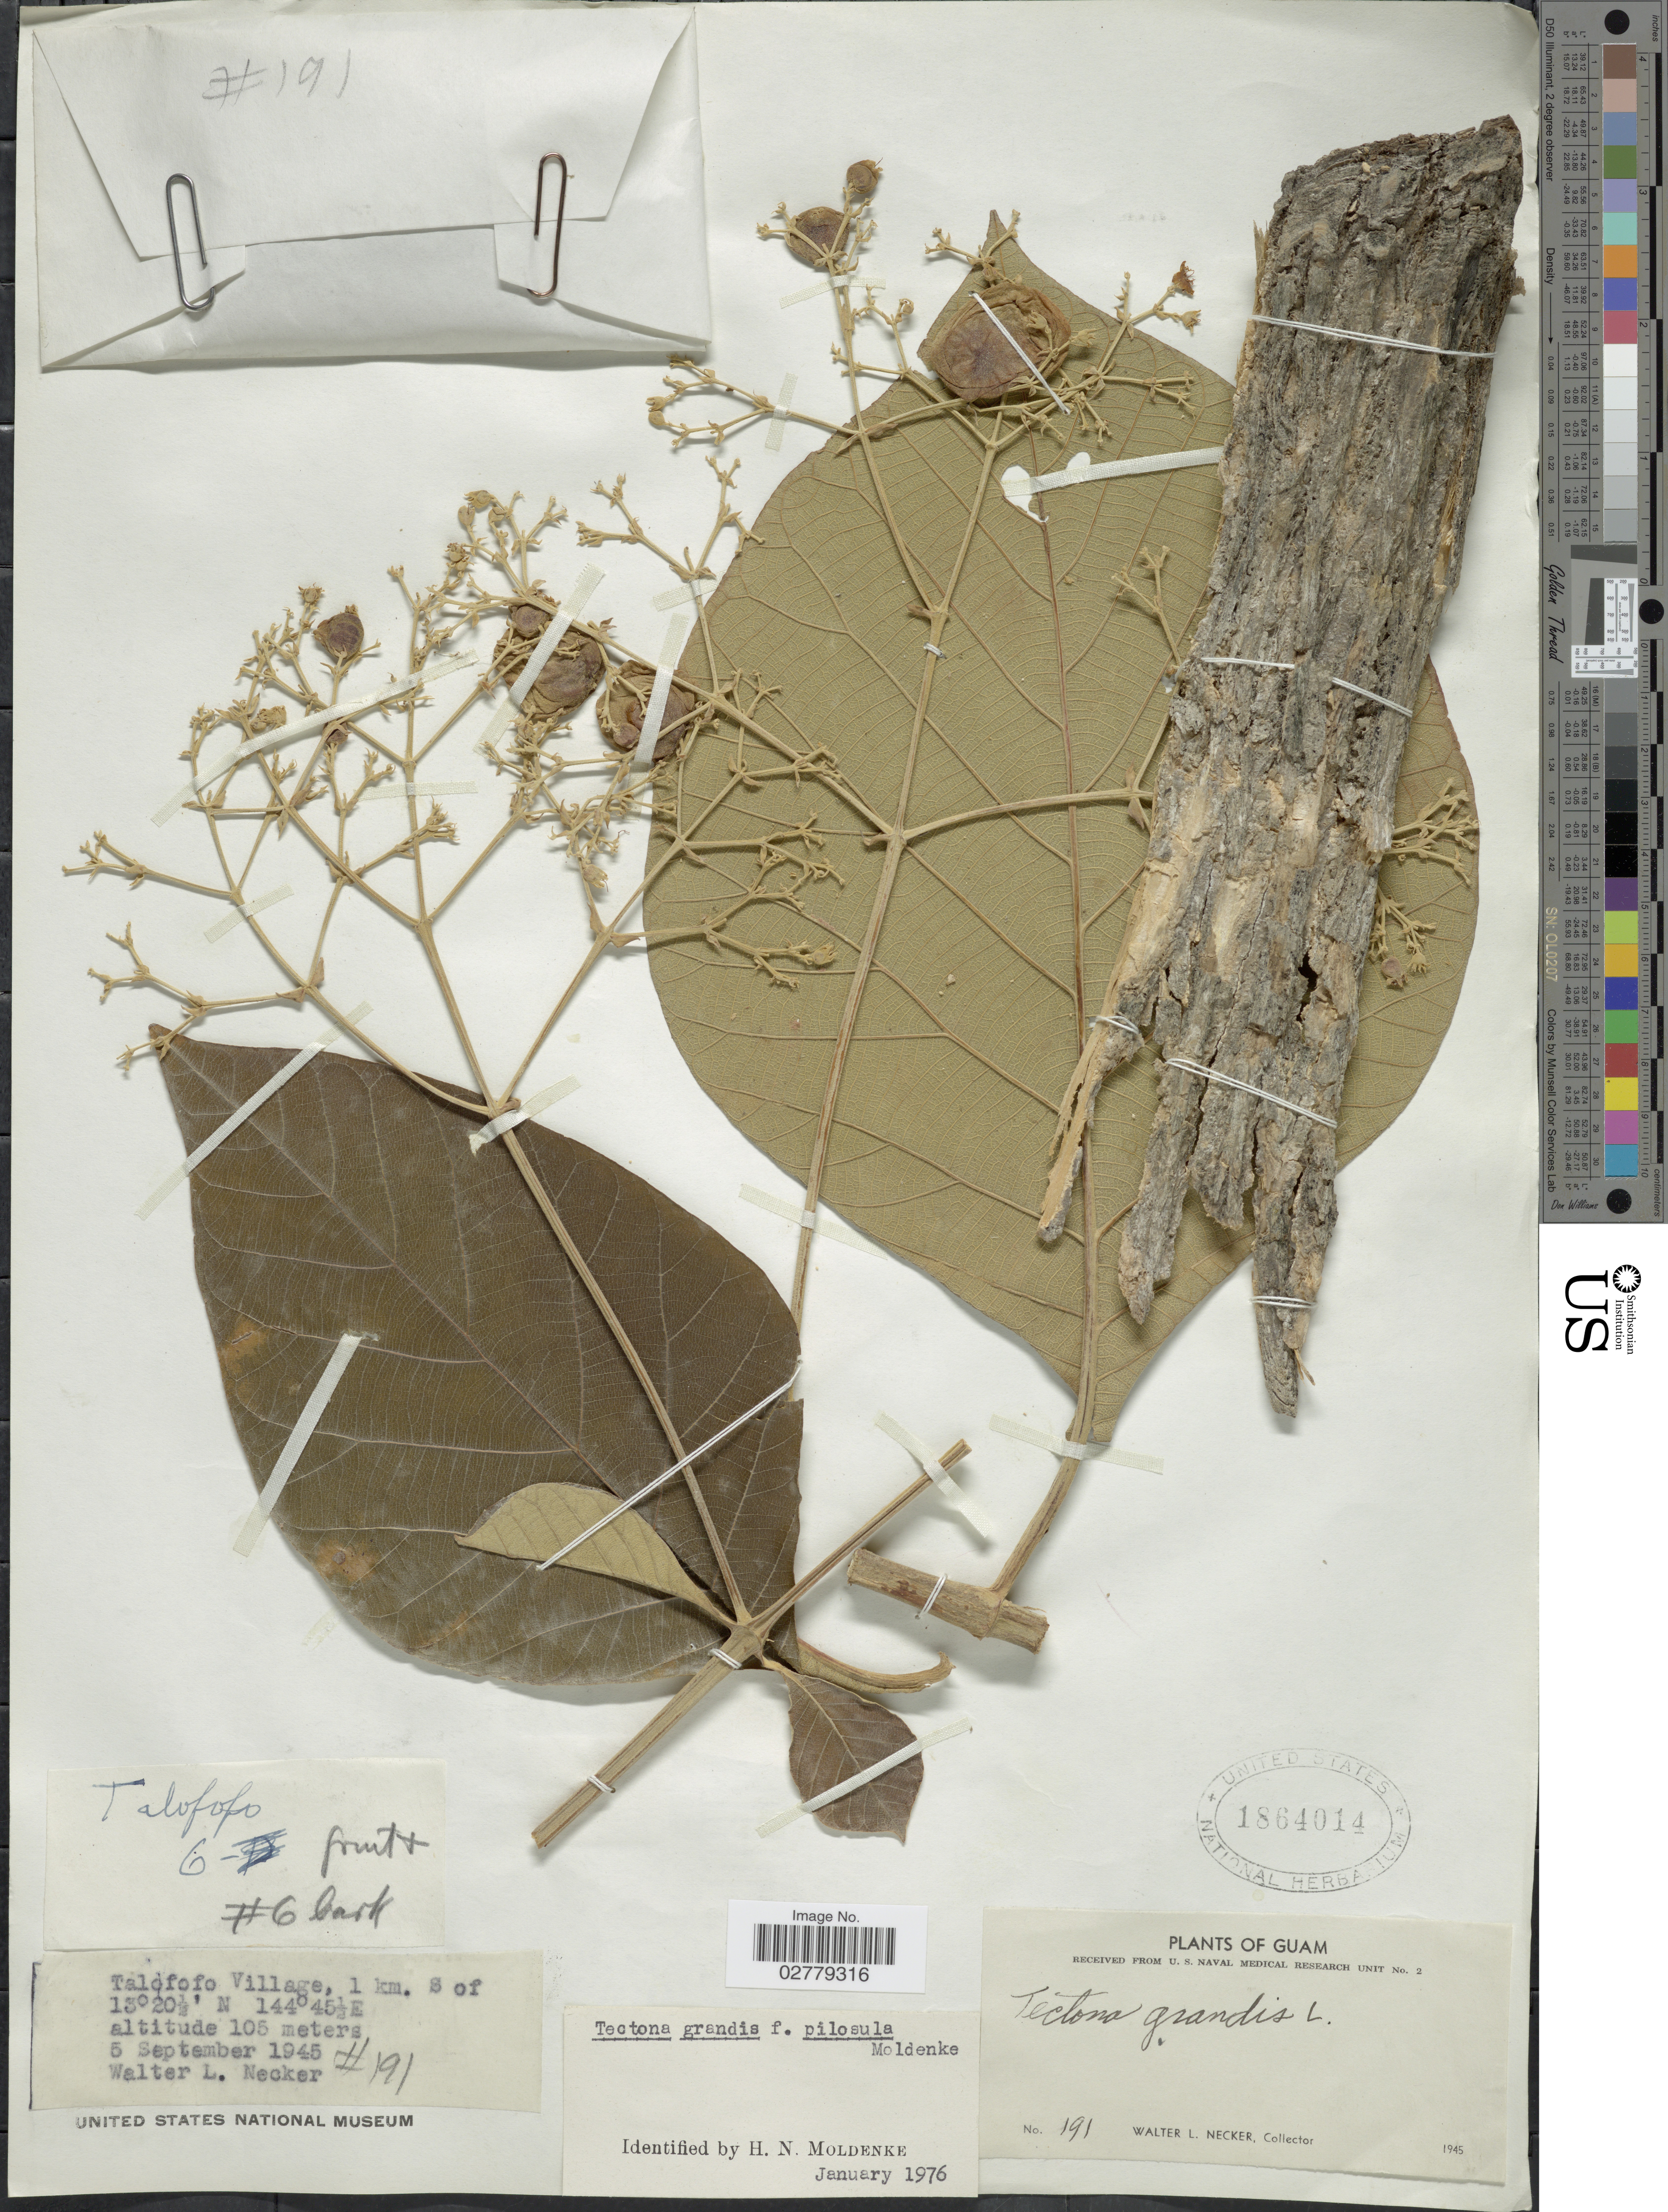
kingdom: Plantae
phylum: Tracheophyta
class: Magnoliopsida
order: Lamiales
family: Lamiaceae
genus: Tectona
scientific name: Tectona grandis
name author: L. f.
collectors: W. L. Necker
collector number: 191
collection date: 1945-09-05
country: Guam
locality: Talofofo Village, 1 km. S of.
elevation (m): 105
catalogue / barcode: US 1864014